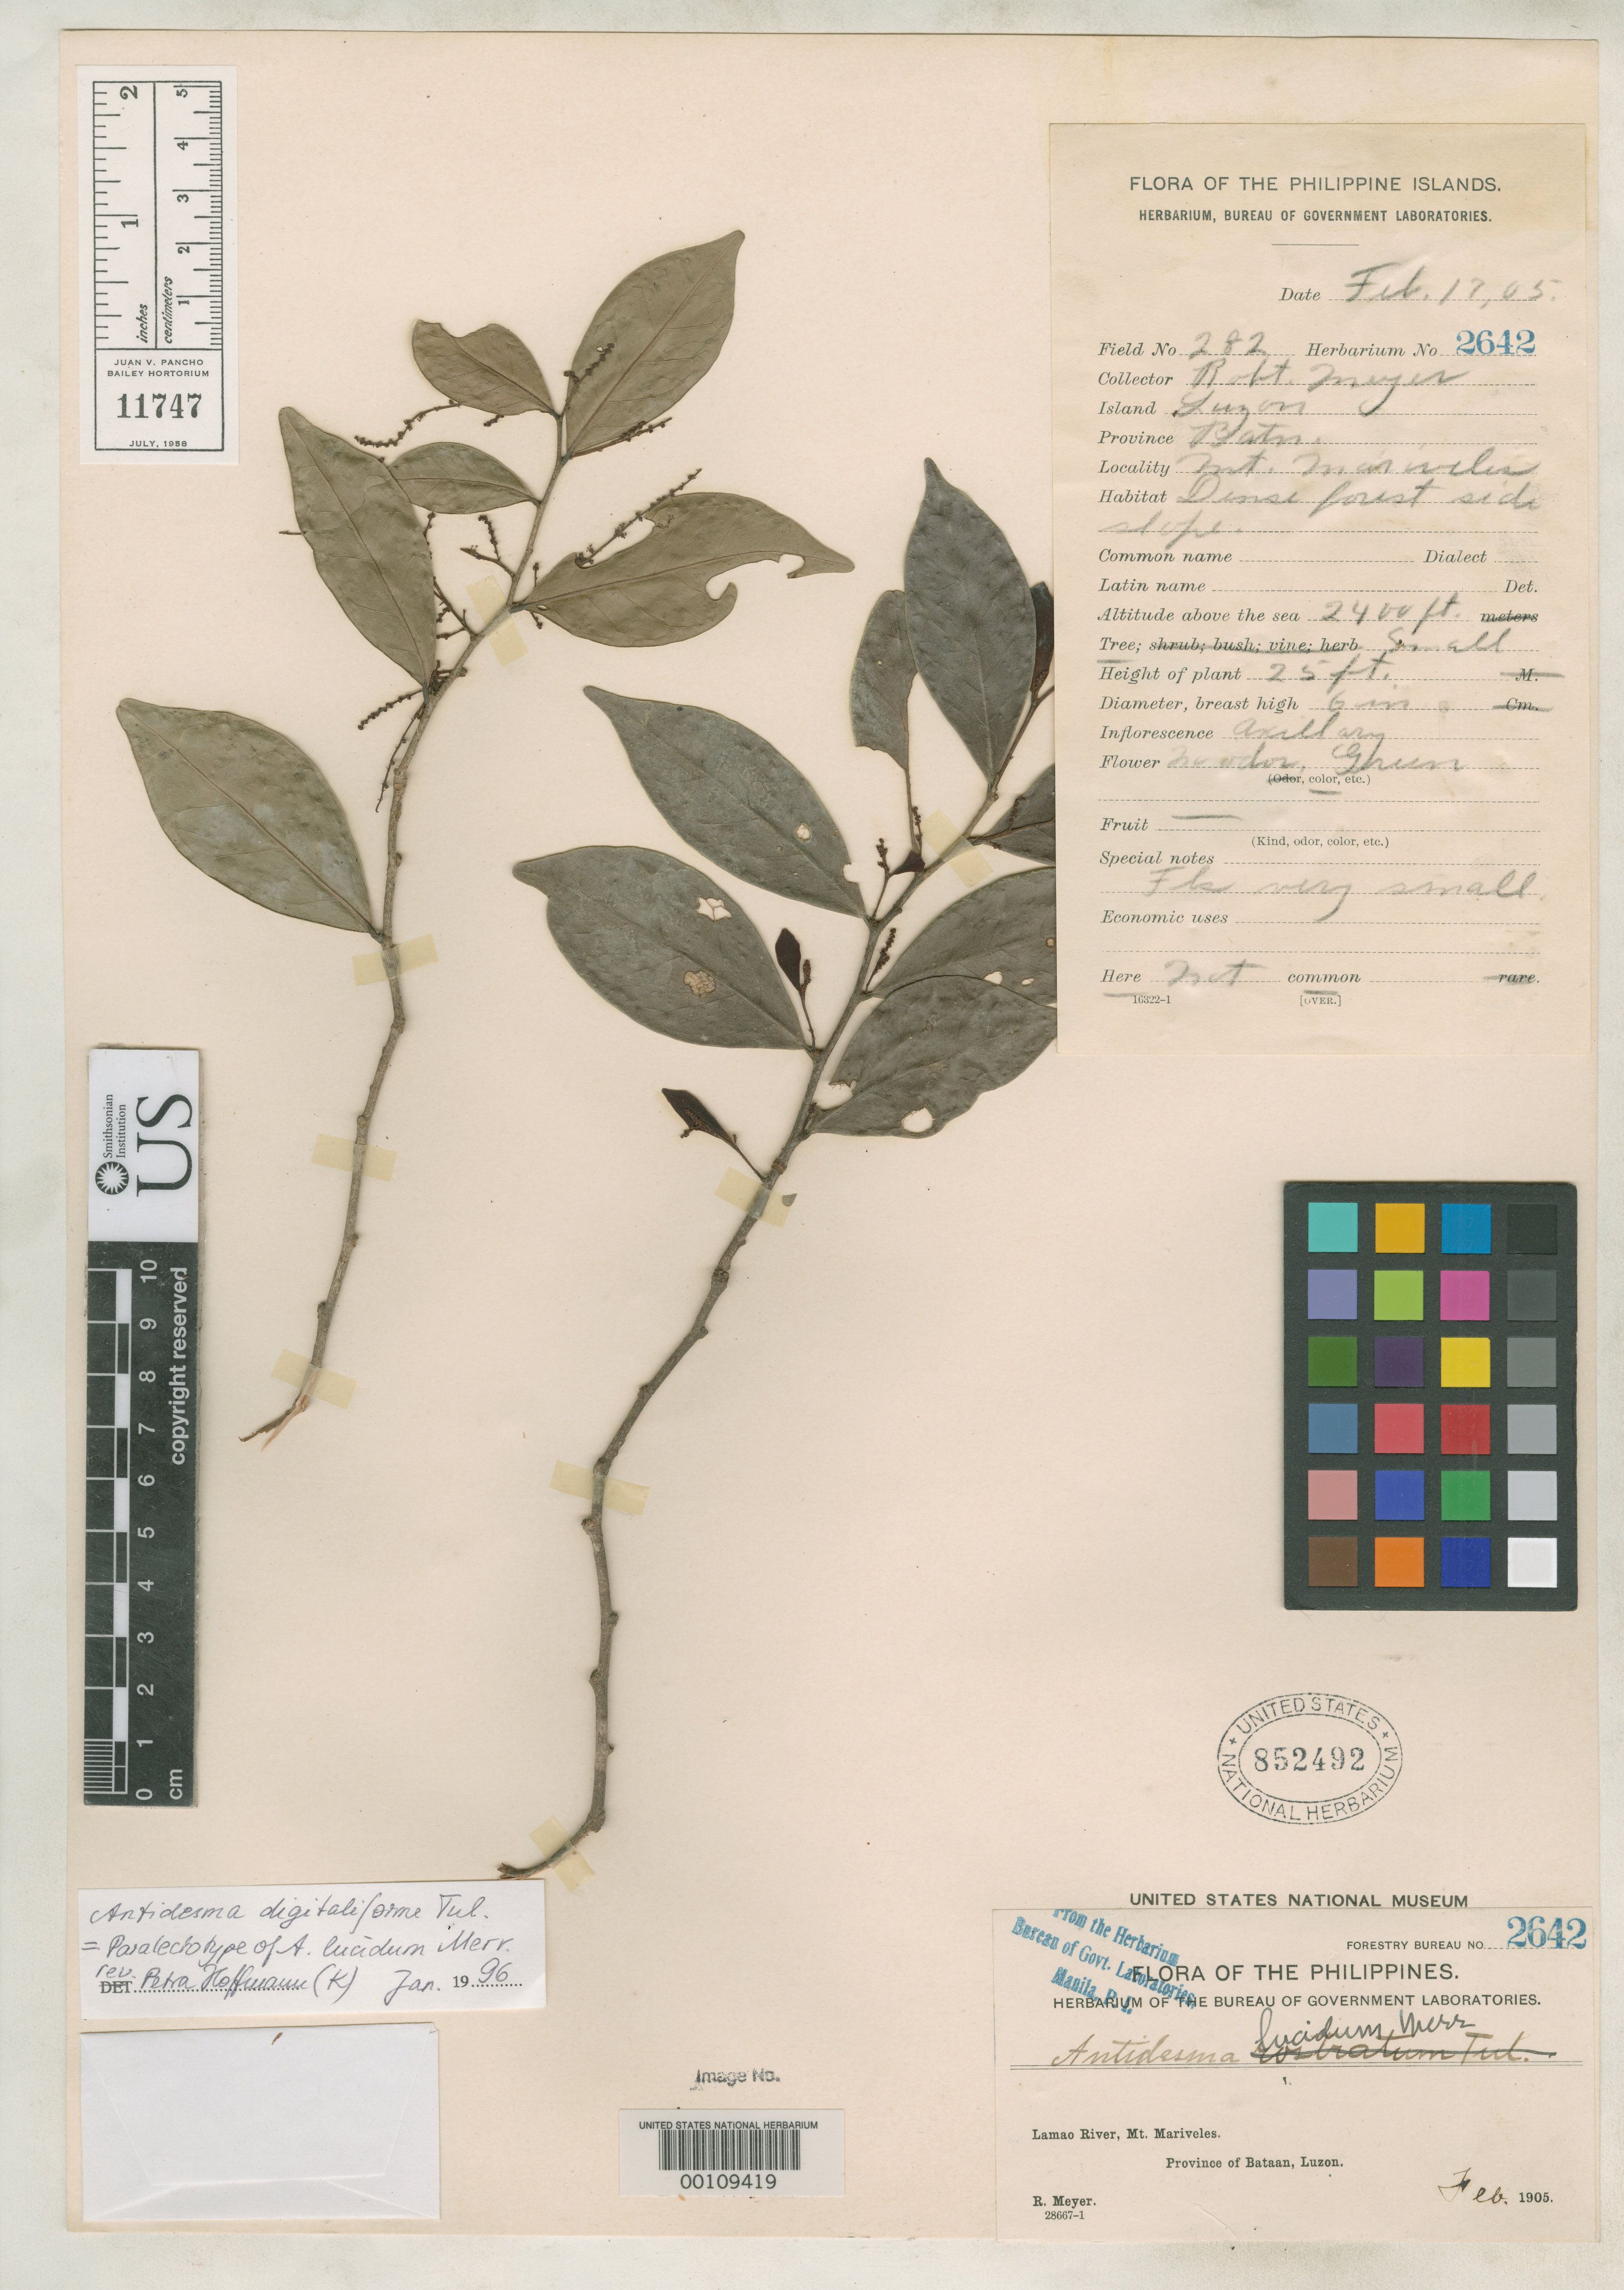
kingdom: Plantae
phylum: Tracheophyta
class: Magnoliopsida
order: Malpighiales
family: Phyllanthaceae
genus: Antidesma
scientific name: Antidesma lucidum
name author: Merr.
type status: Isosyntype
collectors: R. Meyer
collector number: For. Bur. 2642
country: Philippines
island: Luzon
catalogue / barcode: US 852492